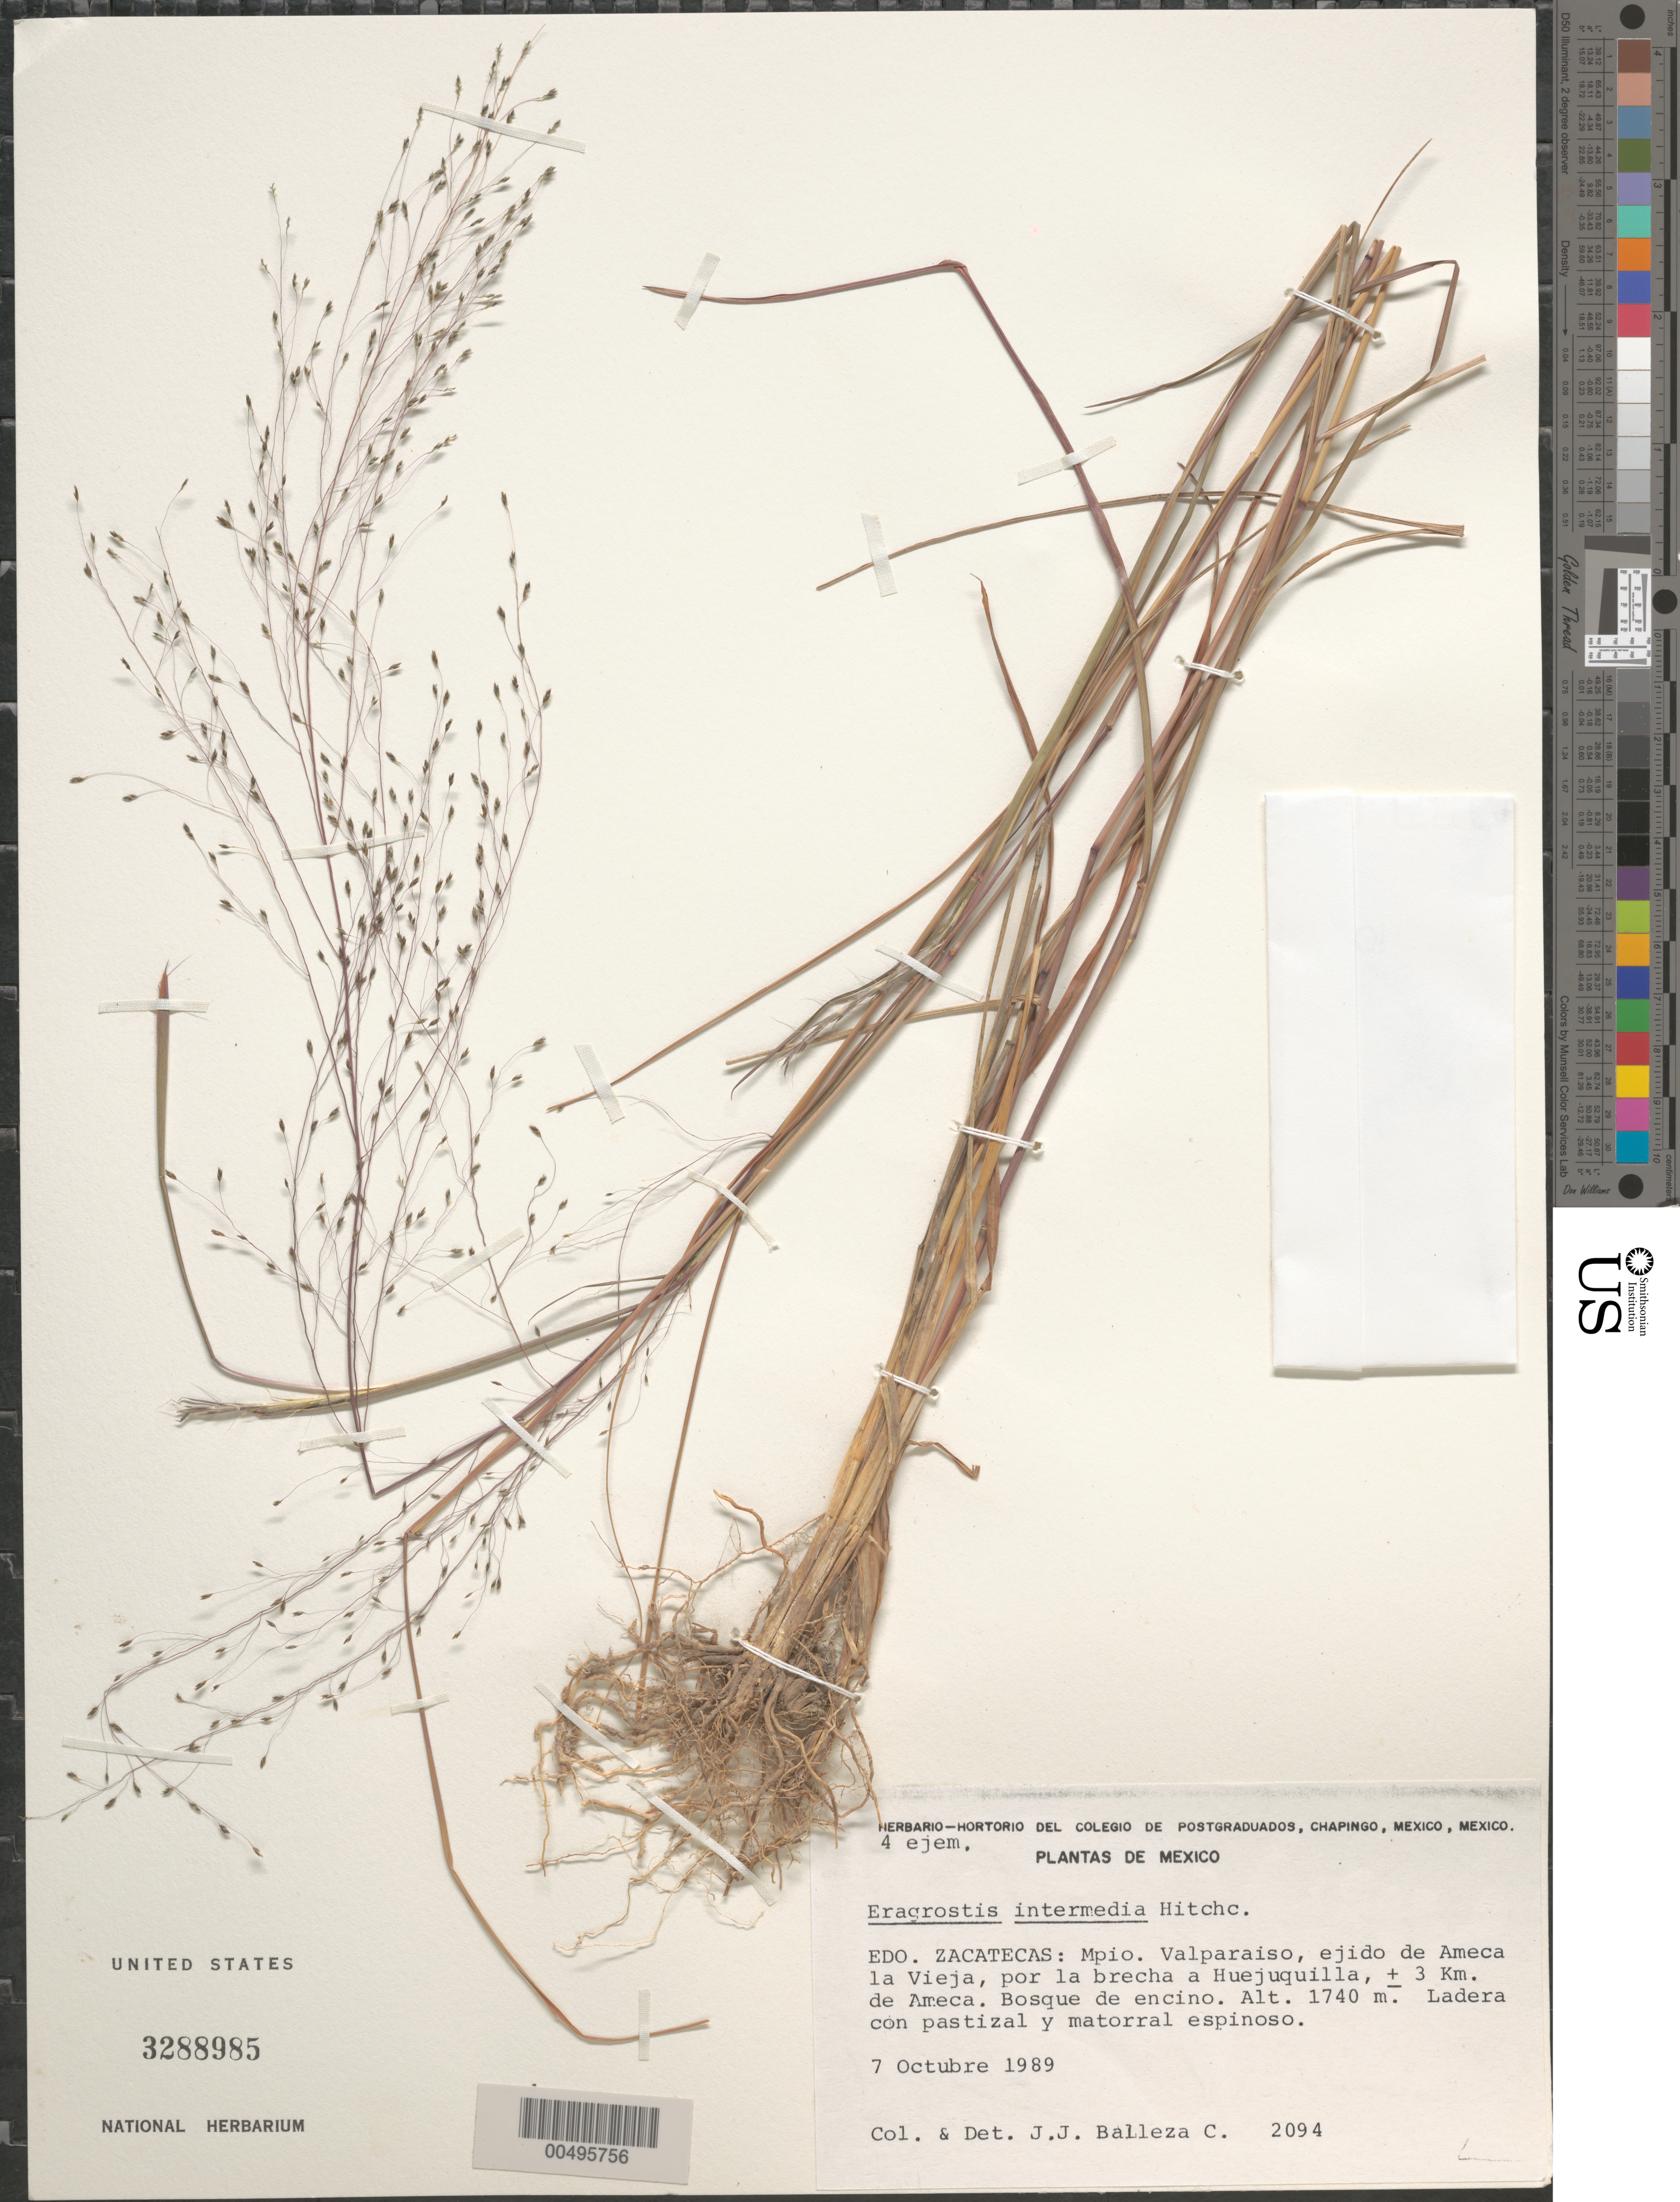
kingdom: Plantae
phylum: Tracheophyta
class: Liliopsida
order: Poales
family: Poaceae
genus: Eragrostis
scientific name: Eragrostis intermedia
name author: Hitchc.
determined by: Balleza C., J. J.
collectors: J. J. Balleza C.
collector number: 2094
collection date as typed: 7 Oct 1989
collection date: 1989-10-07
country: Mexico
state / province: Zacatecas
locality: Mpio. Valparaiso, ejido de Ameca la Vieja, por la brecha a Huejuquilla, ca. 3 km de Ameca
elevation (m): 1740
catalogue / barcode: US 3288985